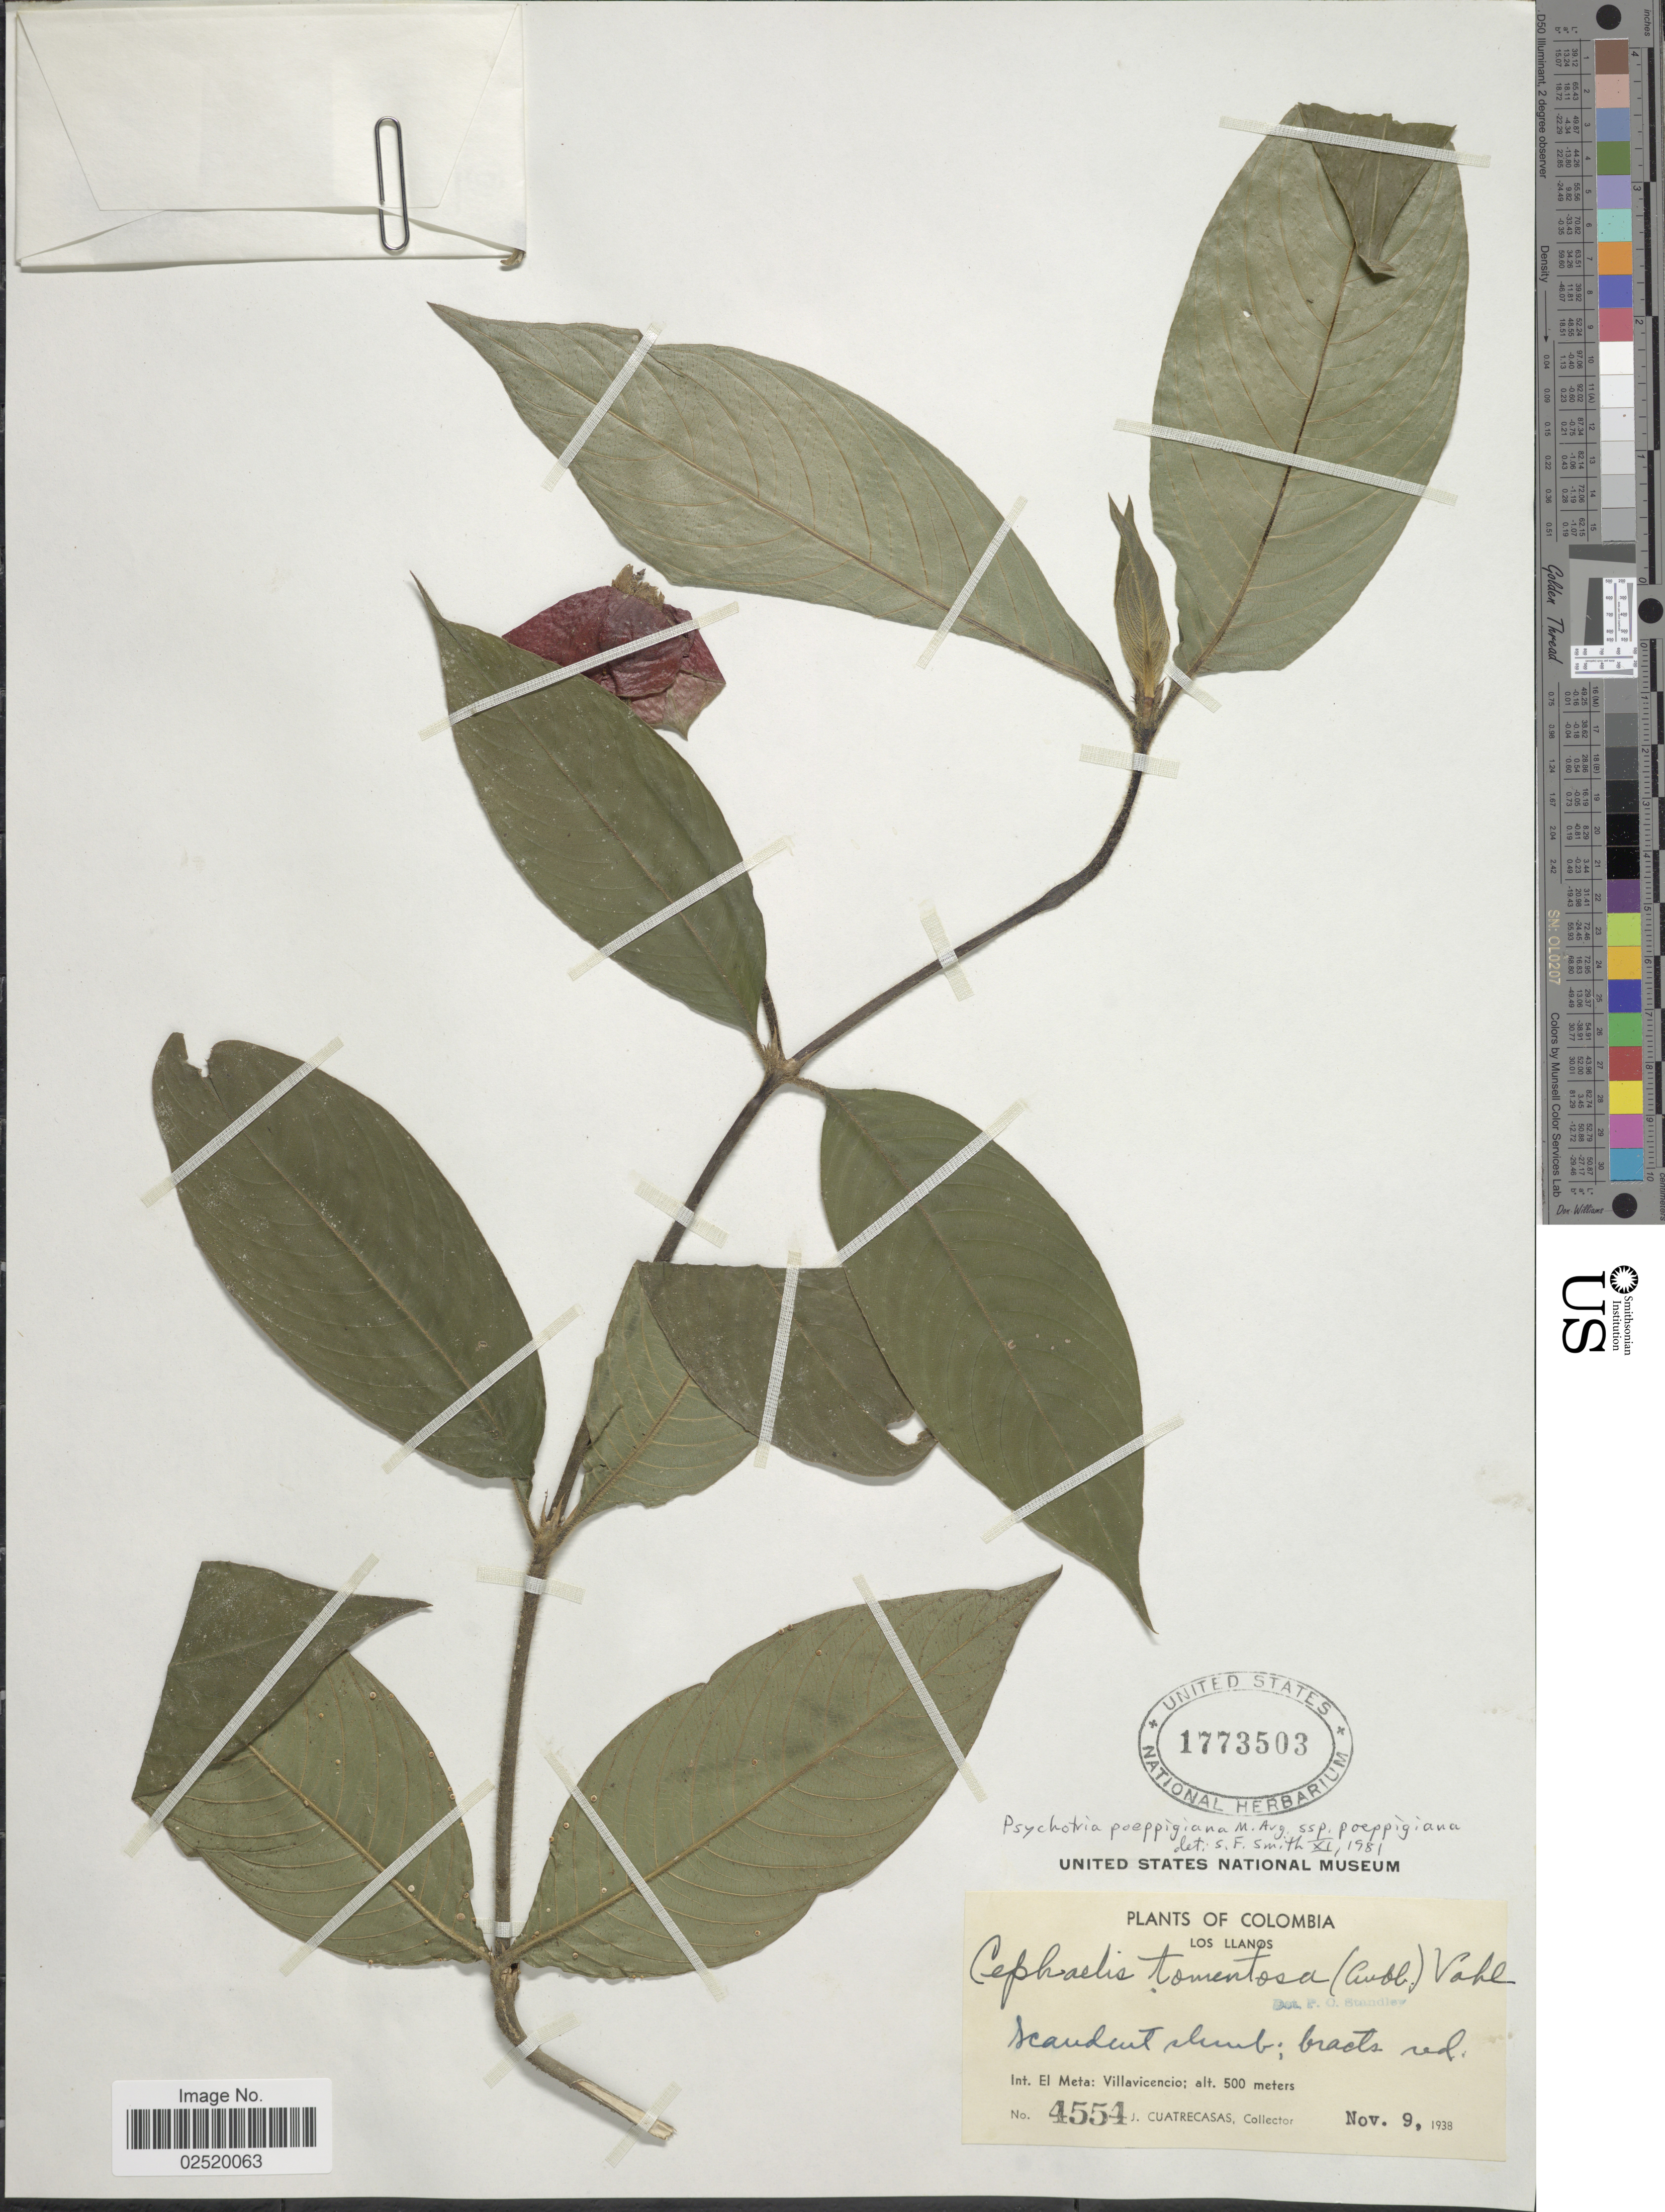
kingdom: Plantae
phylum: Tracheophyta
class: Magnoliopsida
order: Gentianales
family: Rubiaceae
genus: Psychotria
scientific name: Psychotria poeppigiana subsp. poeppigiana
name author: Müll. Arg.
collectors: J. Cuatrecasas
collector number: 4554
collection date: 1938-11-09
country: Colombia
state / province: Meta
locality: Int. El Meta: Villavicencio, Los Llanos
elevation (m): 500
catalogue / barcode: US 1773503